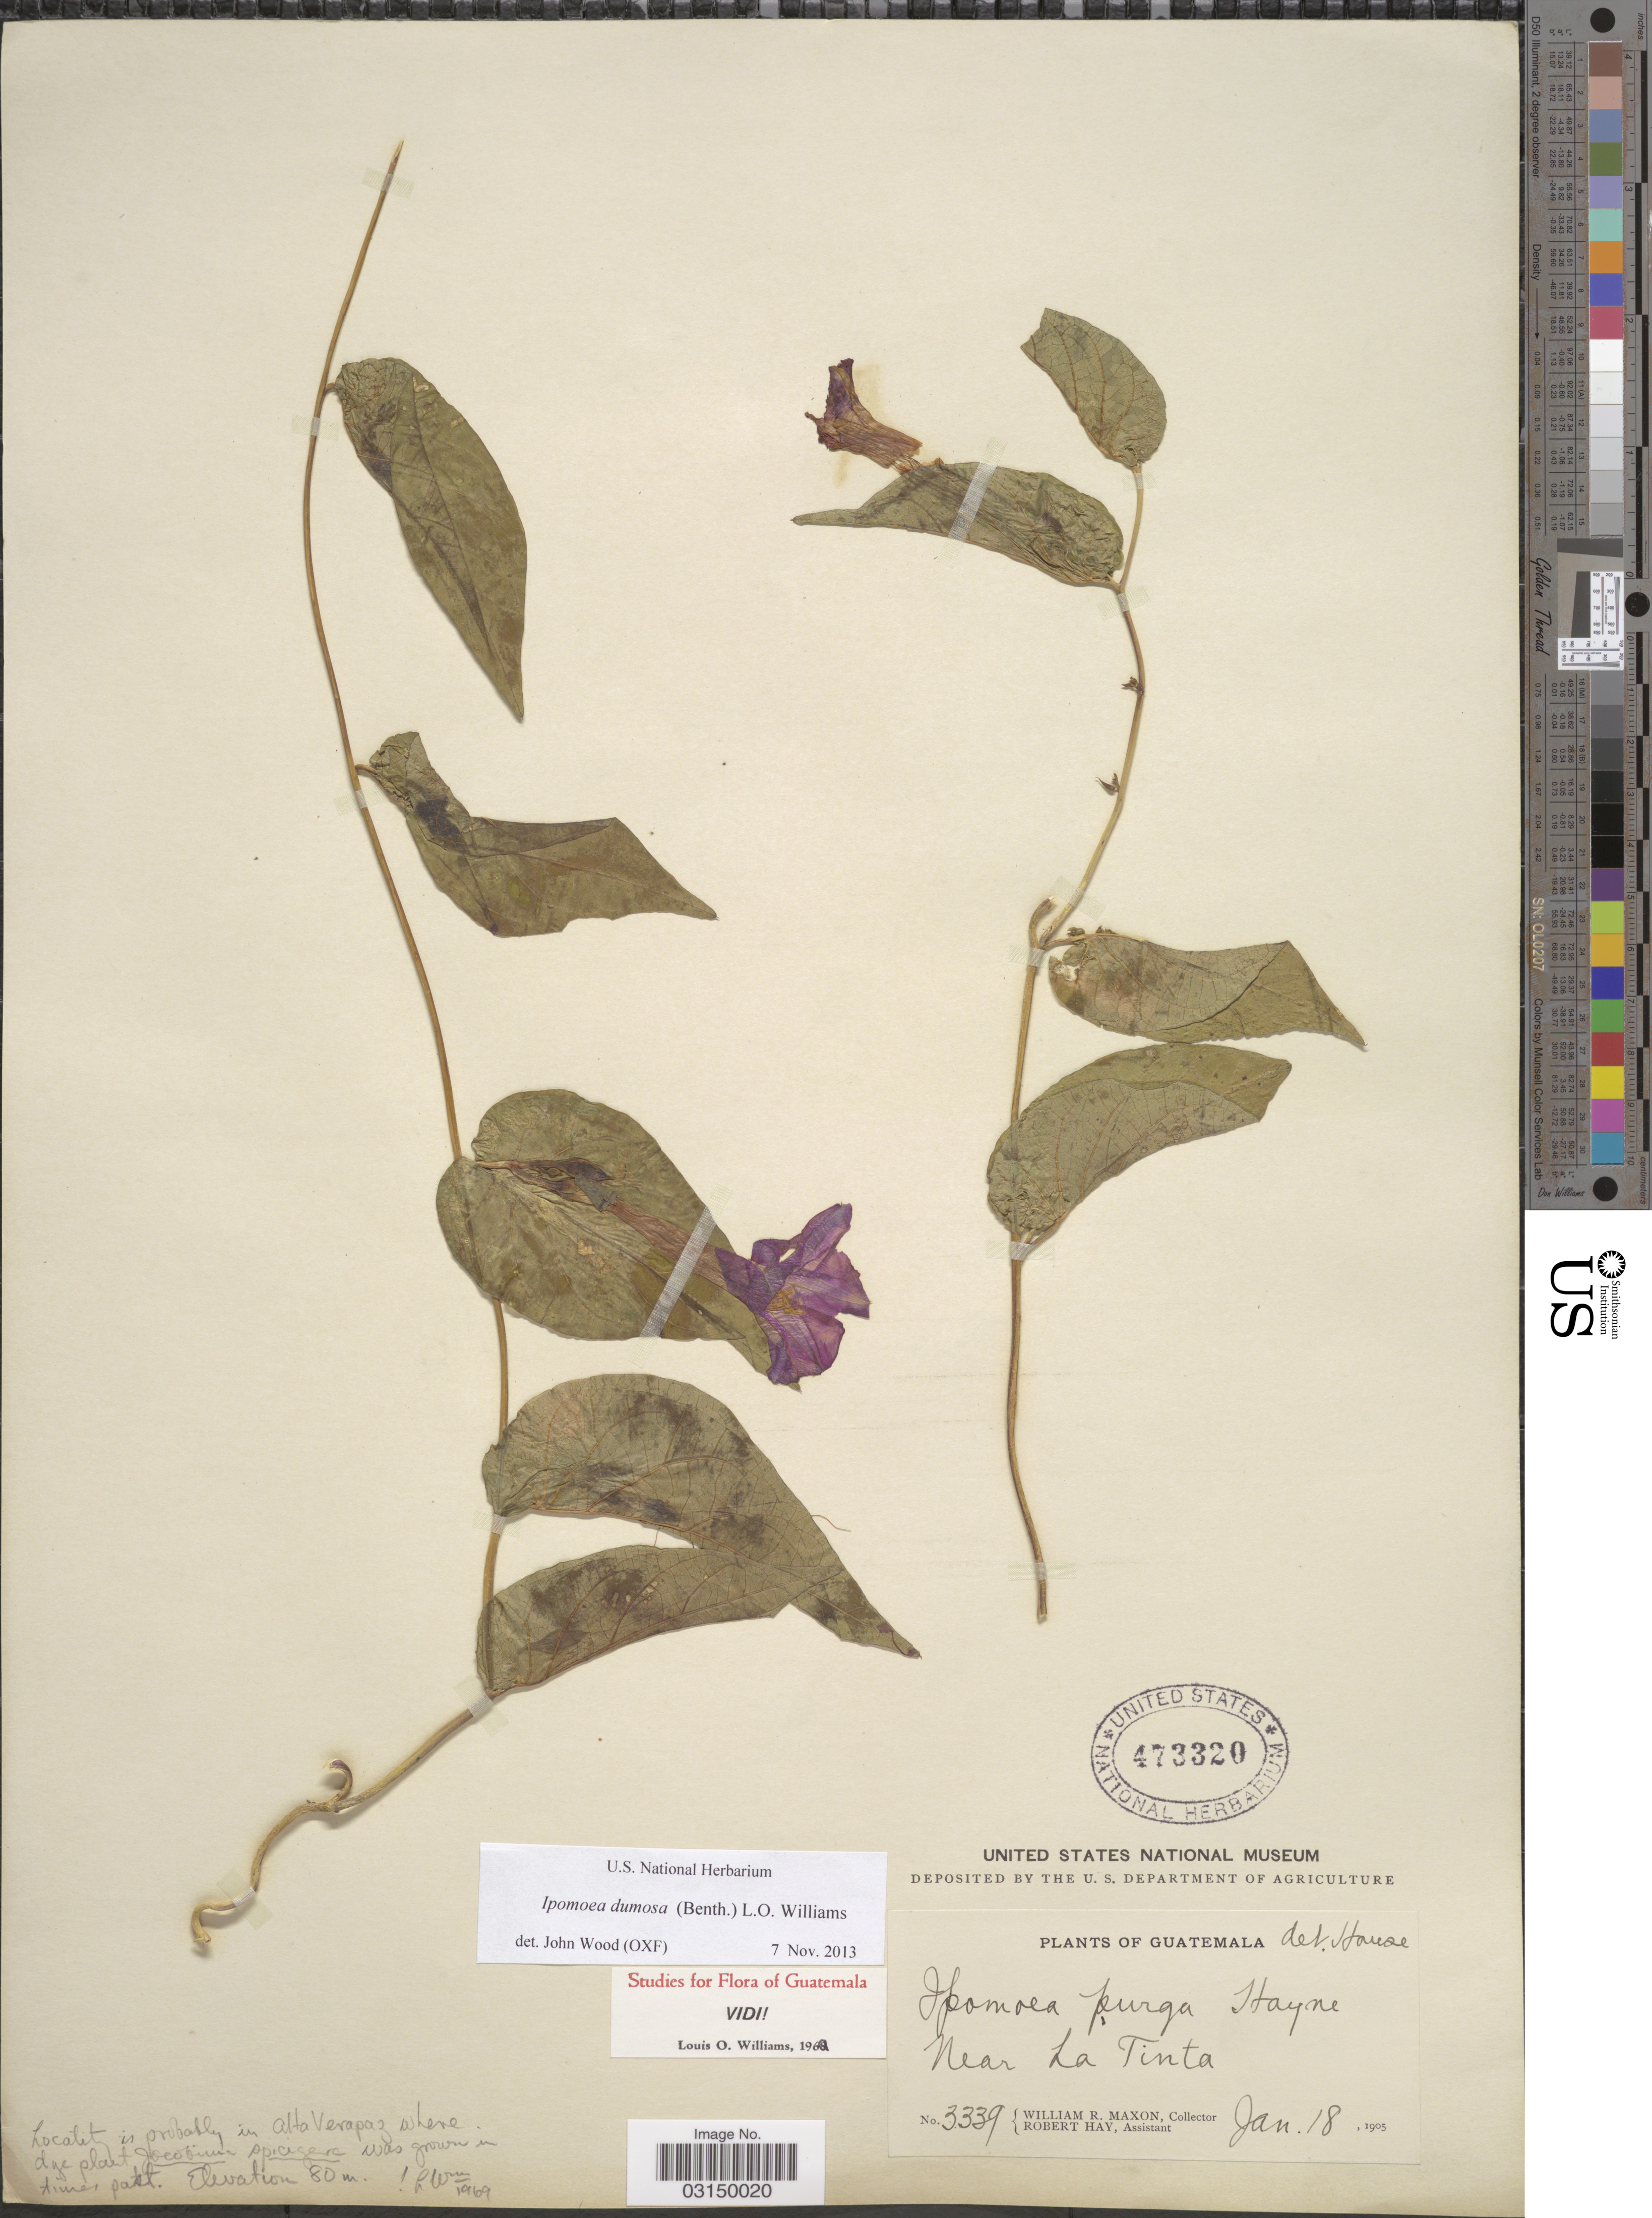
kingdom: Plantae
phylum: Tracheophyta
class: Magnoliopsida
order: Solanales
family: Convolvulaceae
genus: Ipomoea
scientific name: Ipomoea dumosa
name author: (Benth.) L.O. Williams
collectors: W. R. Maxon & R. Hay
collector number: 3339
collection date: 1905-01-18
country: Guatemala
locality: Near La Tinta.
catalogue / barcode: US 473320